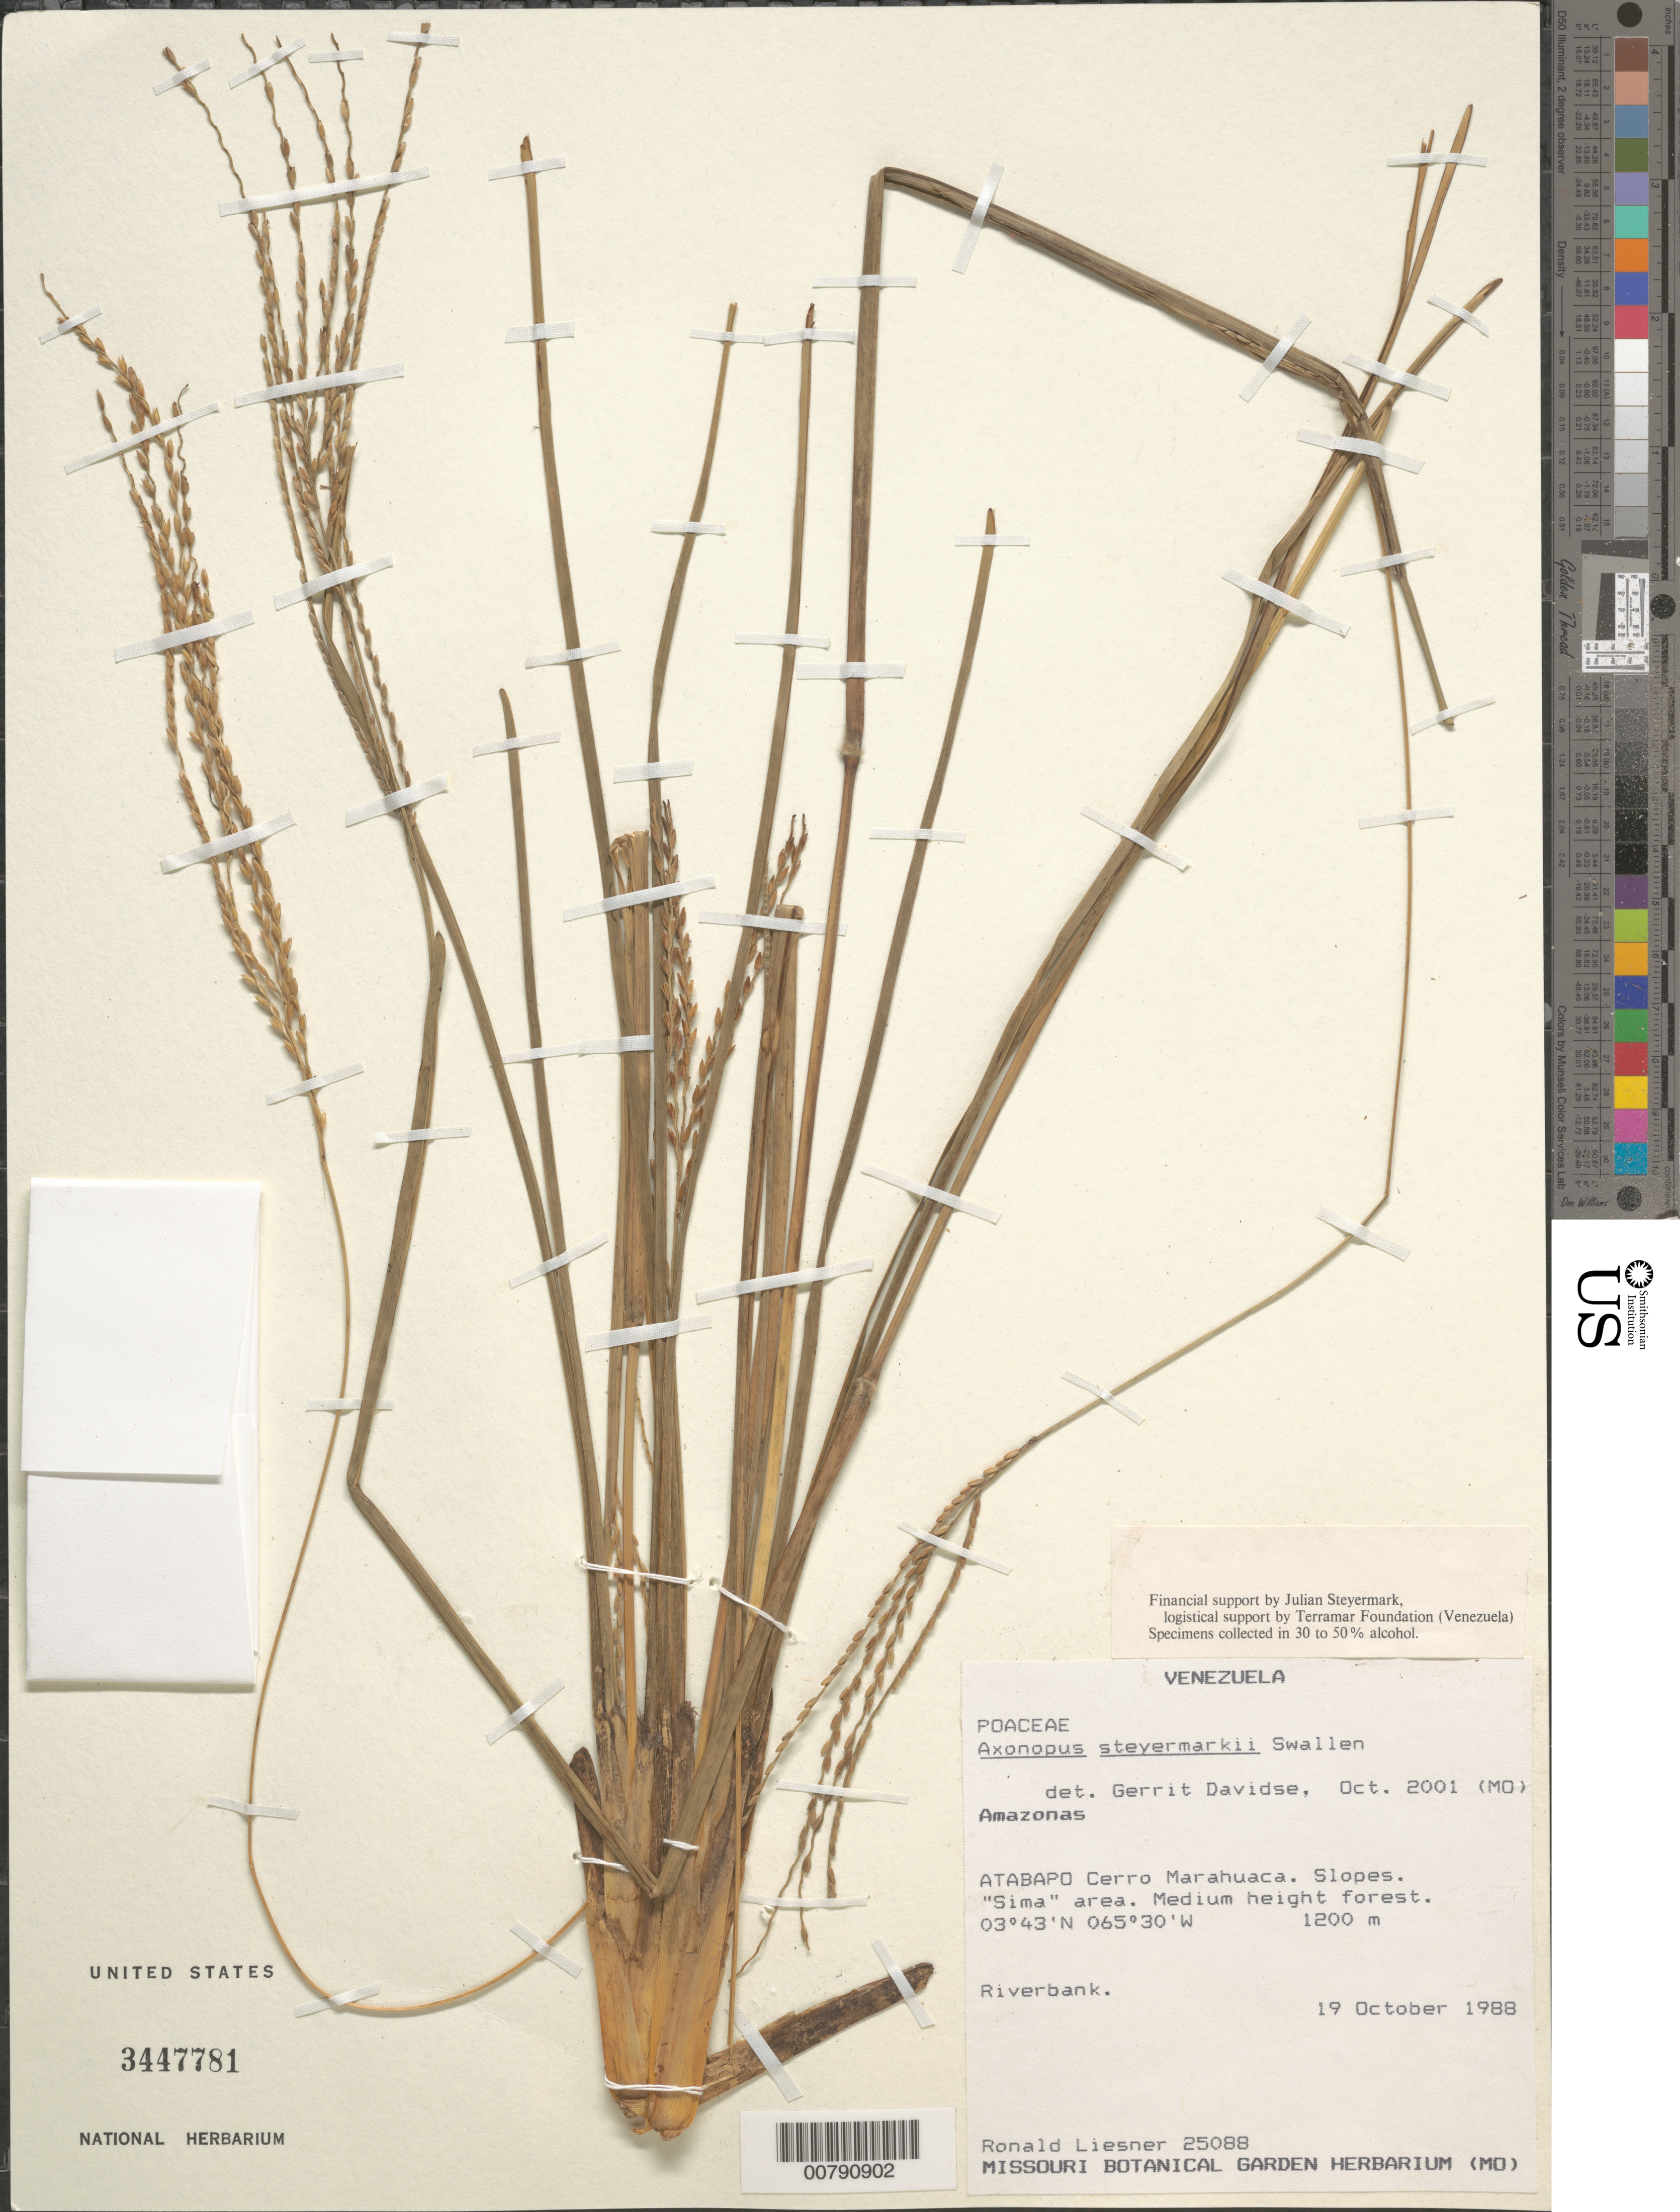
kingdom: Plantae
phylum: Tracheophyta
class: Liliopsida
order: Poales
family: Poaceae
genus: Axonopus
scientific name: Axonopus steyermarkii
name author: Swallen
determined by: Davidse, Gerrit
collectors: R. L. Liesner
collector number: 25088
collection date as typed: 19-Oct-88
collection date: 1988-10-19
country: Venezuela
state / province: Amazonas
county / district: Atabapo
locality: Cerro Marahuaca, "Sima" area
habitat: Slopes; medium height forest; riverbank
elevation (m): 1200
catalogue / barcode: US 3447781